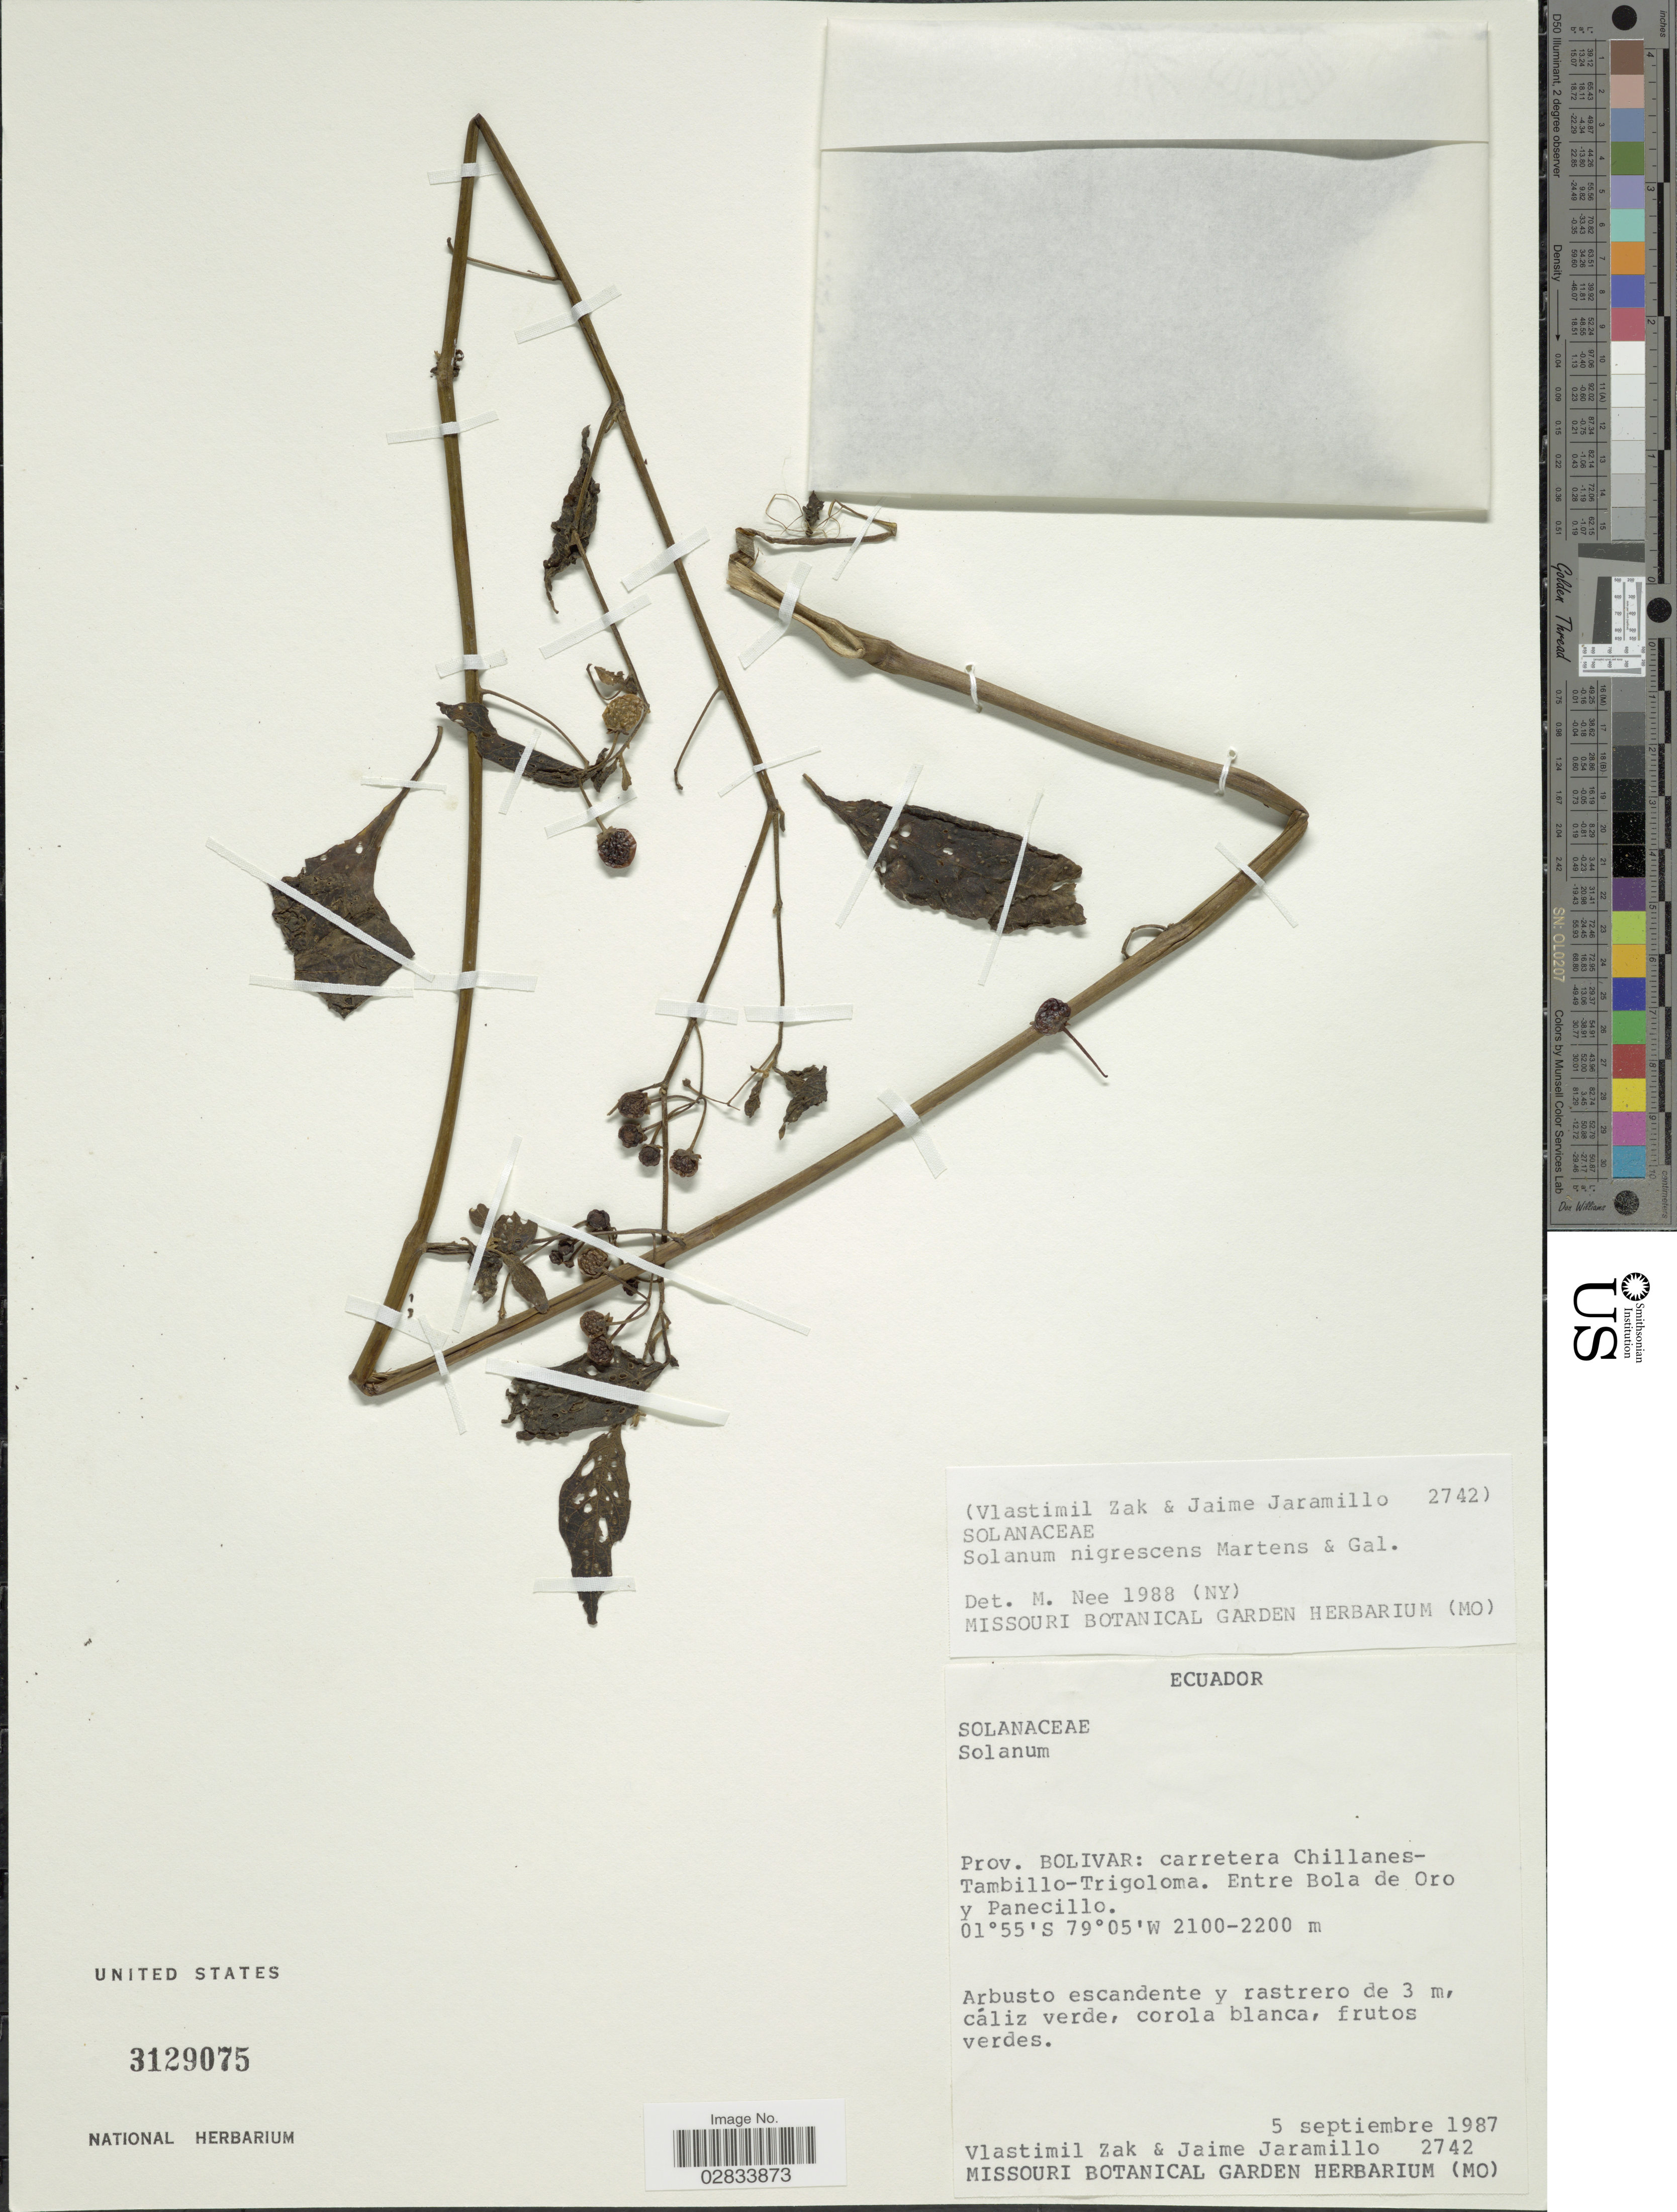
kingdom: Plantae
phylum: Tracheophyta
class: Magnoliopsida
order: Solanales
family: Solanaceae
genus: Solanum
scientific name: Solanum nigrescens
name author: M. Martens & Galeotti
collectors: V. Zak & J. Jaramillo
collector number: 2742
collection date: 1987-09-05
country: Colombia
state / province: Bolívar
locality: Prov. Bolivar: carrtera Chillanes-Tambillo-Trigoloma, Entre Bola de Oro y Panecillo.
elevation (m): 2100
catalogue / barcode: US 3129075